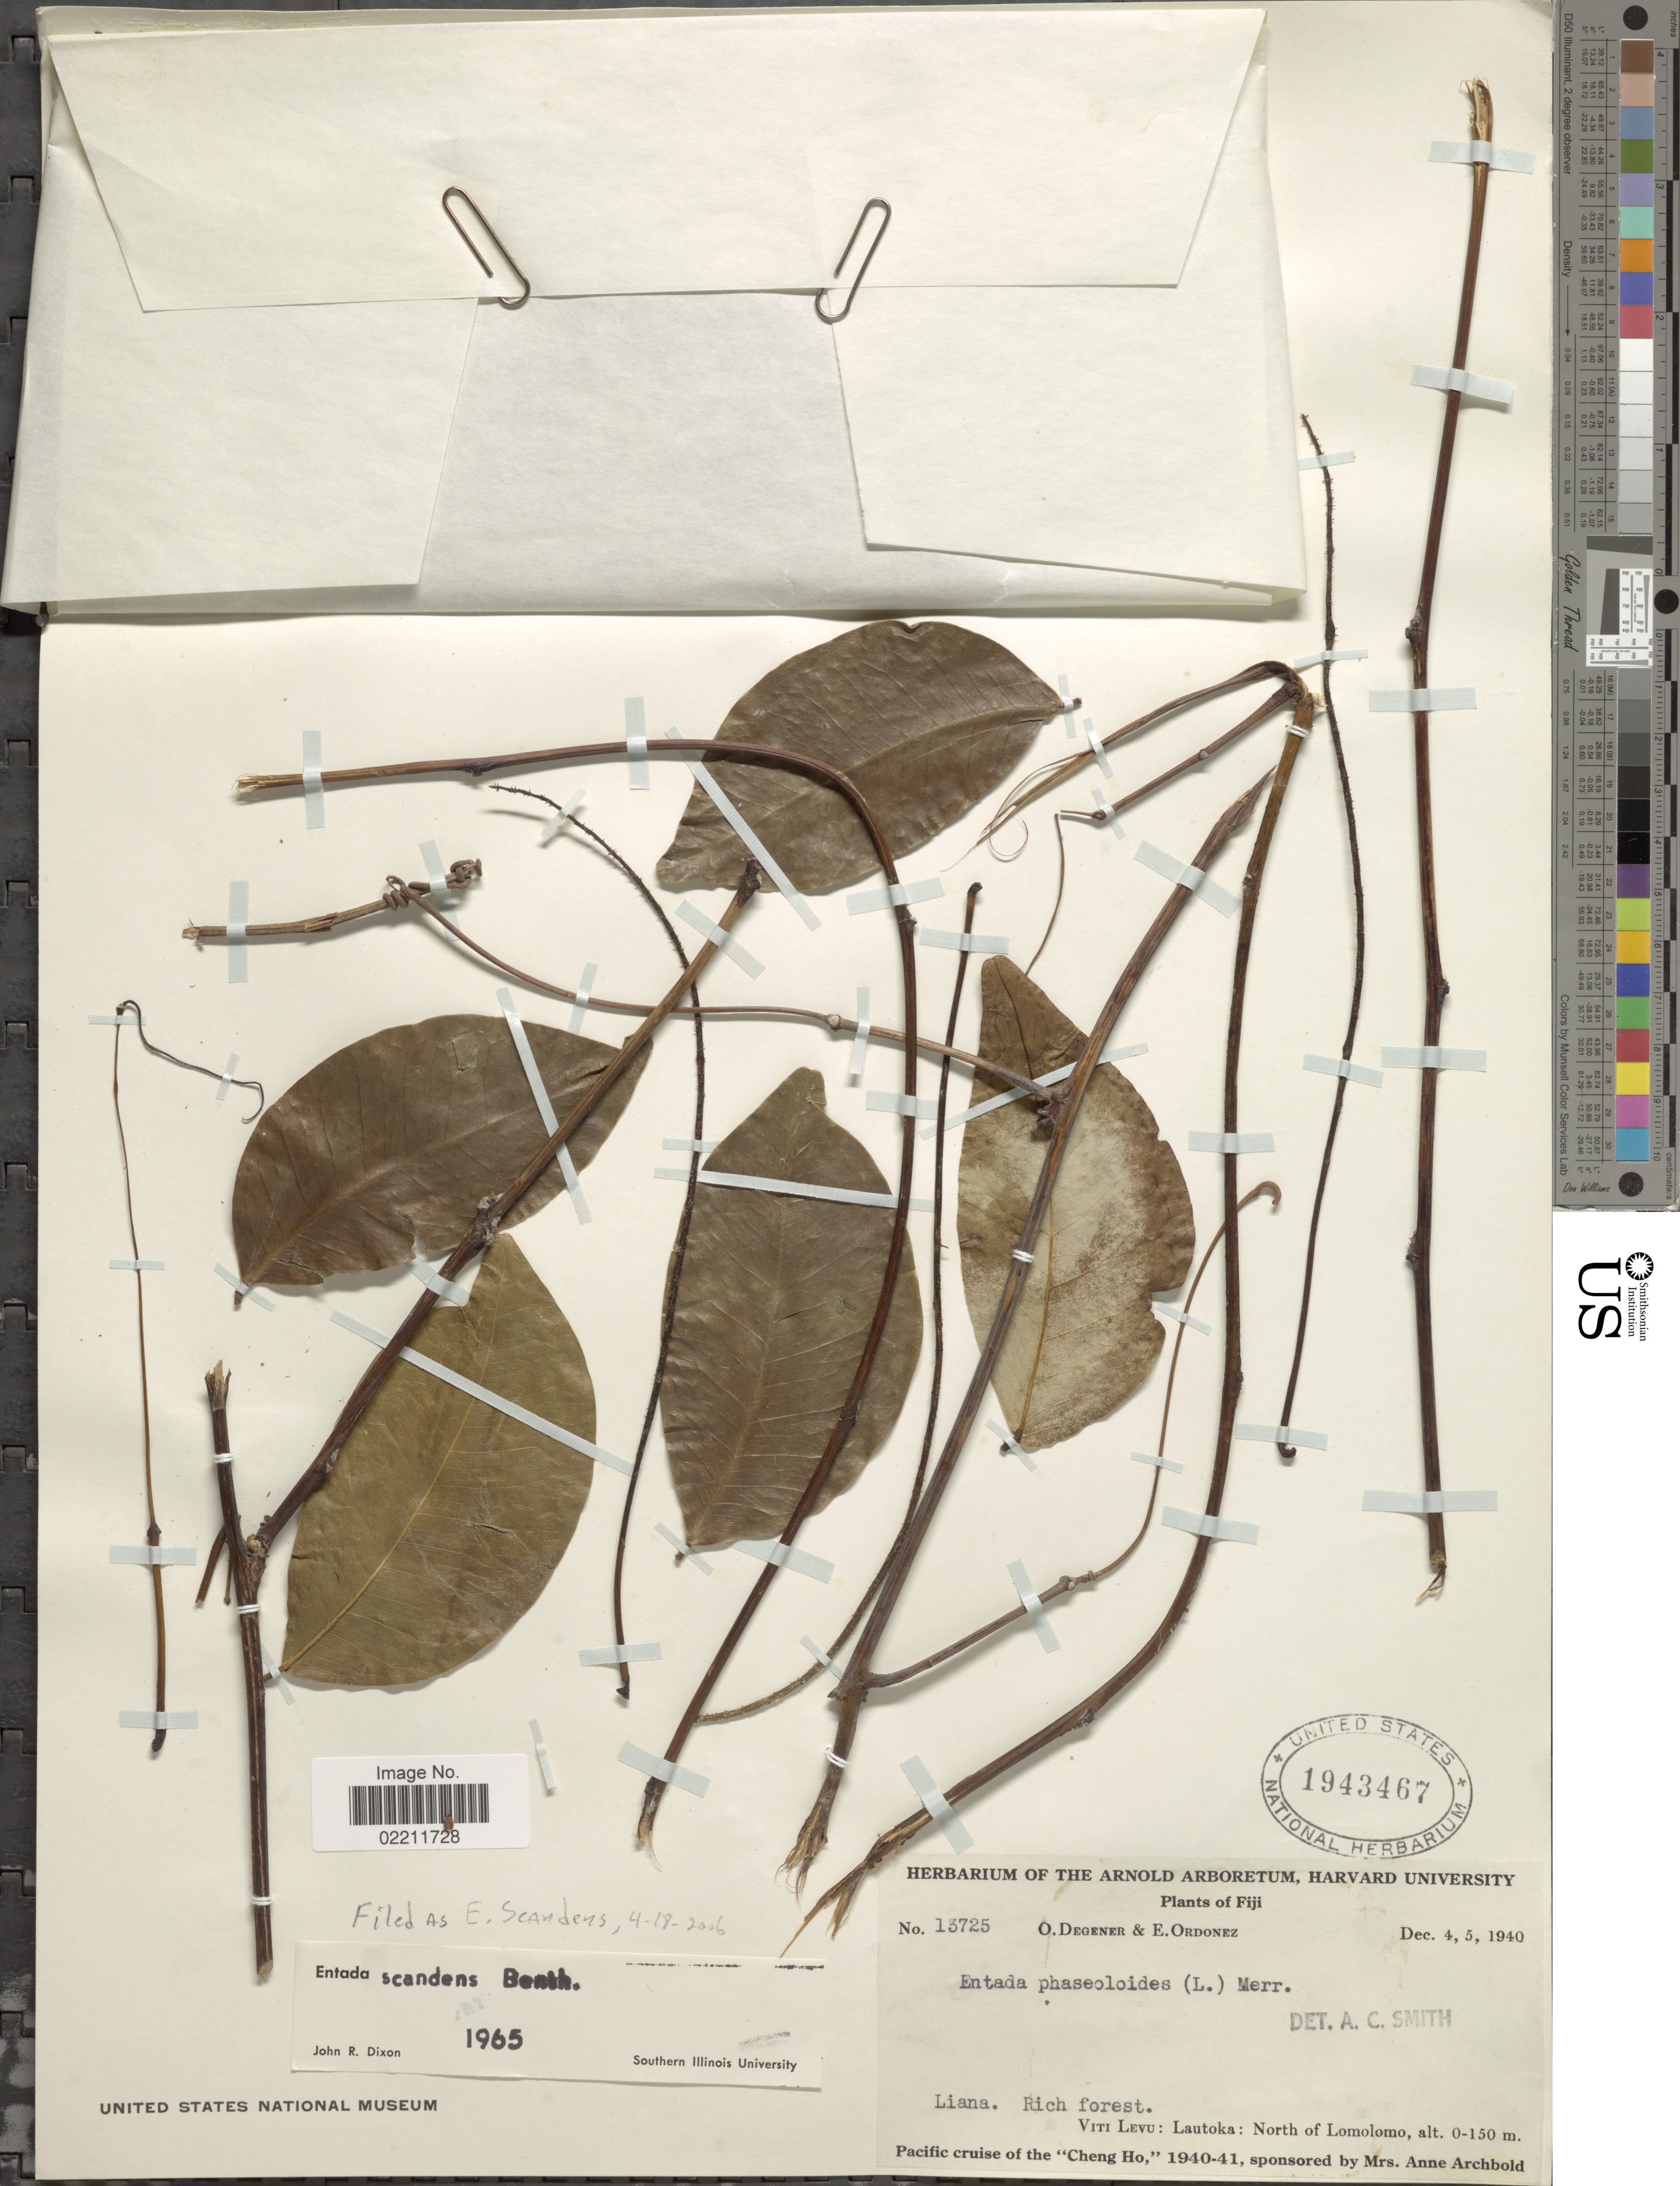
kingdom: Plantae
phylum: Tracheophyta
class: Magnoliopsida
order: Fabales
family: Fabaceae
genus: Entada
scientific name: Entada phaseoloides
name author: (L.) Merr.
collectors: O. Degener & E. Ordonez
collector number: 13725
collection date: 1940-12-04/1940-12-05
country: Fiji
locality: Viti Levu: Lautoka; North of Lomolomo.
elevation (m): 0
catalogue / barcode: US 1943467